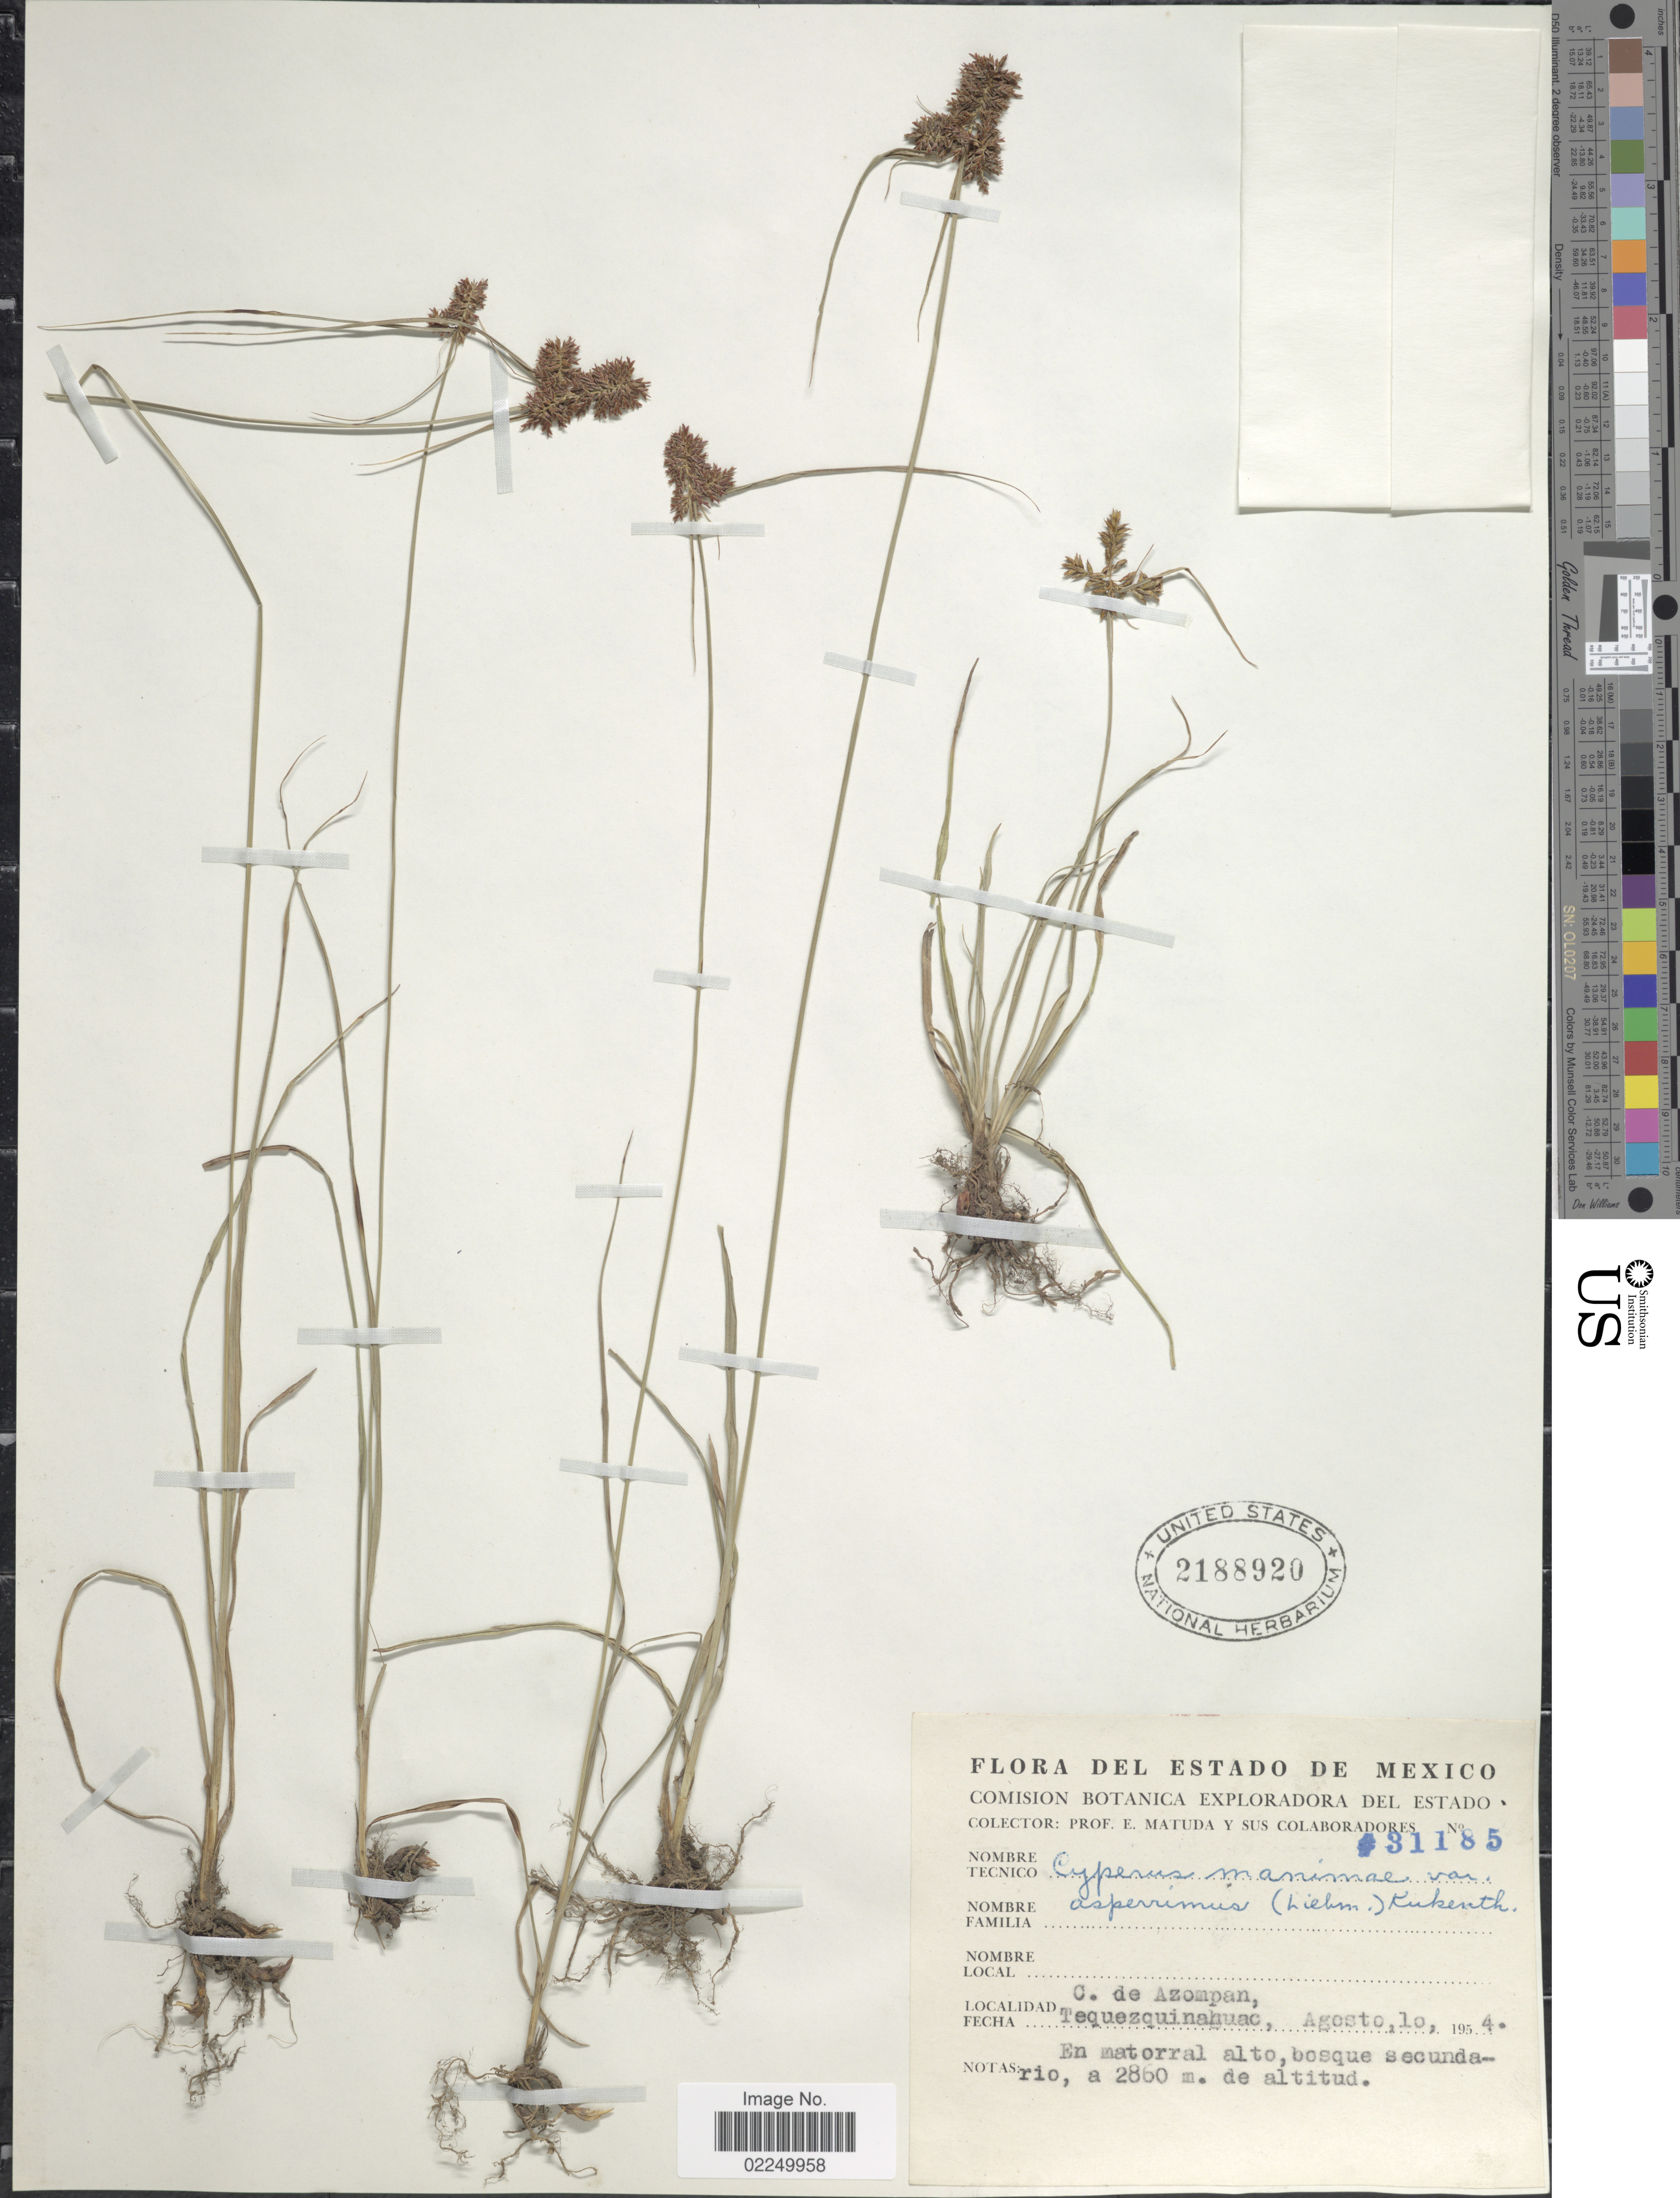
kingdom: Plantae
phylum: Tracheophyta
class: Liliopsida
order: Poales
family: Cyperaceae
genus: Cyperus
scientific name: Cyperus manimae var. asperrimus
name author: (Liebm.) Kük.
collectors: E. Matuda & et al.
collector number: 31185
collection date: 1954-08-10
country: Mexico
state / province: México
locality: C. de Azompan, Tequezquinahuac, en matorral alto, bosque secunadrio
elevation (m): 2860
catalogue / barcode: US 2188920